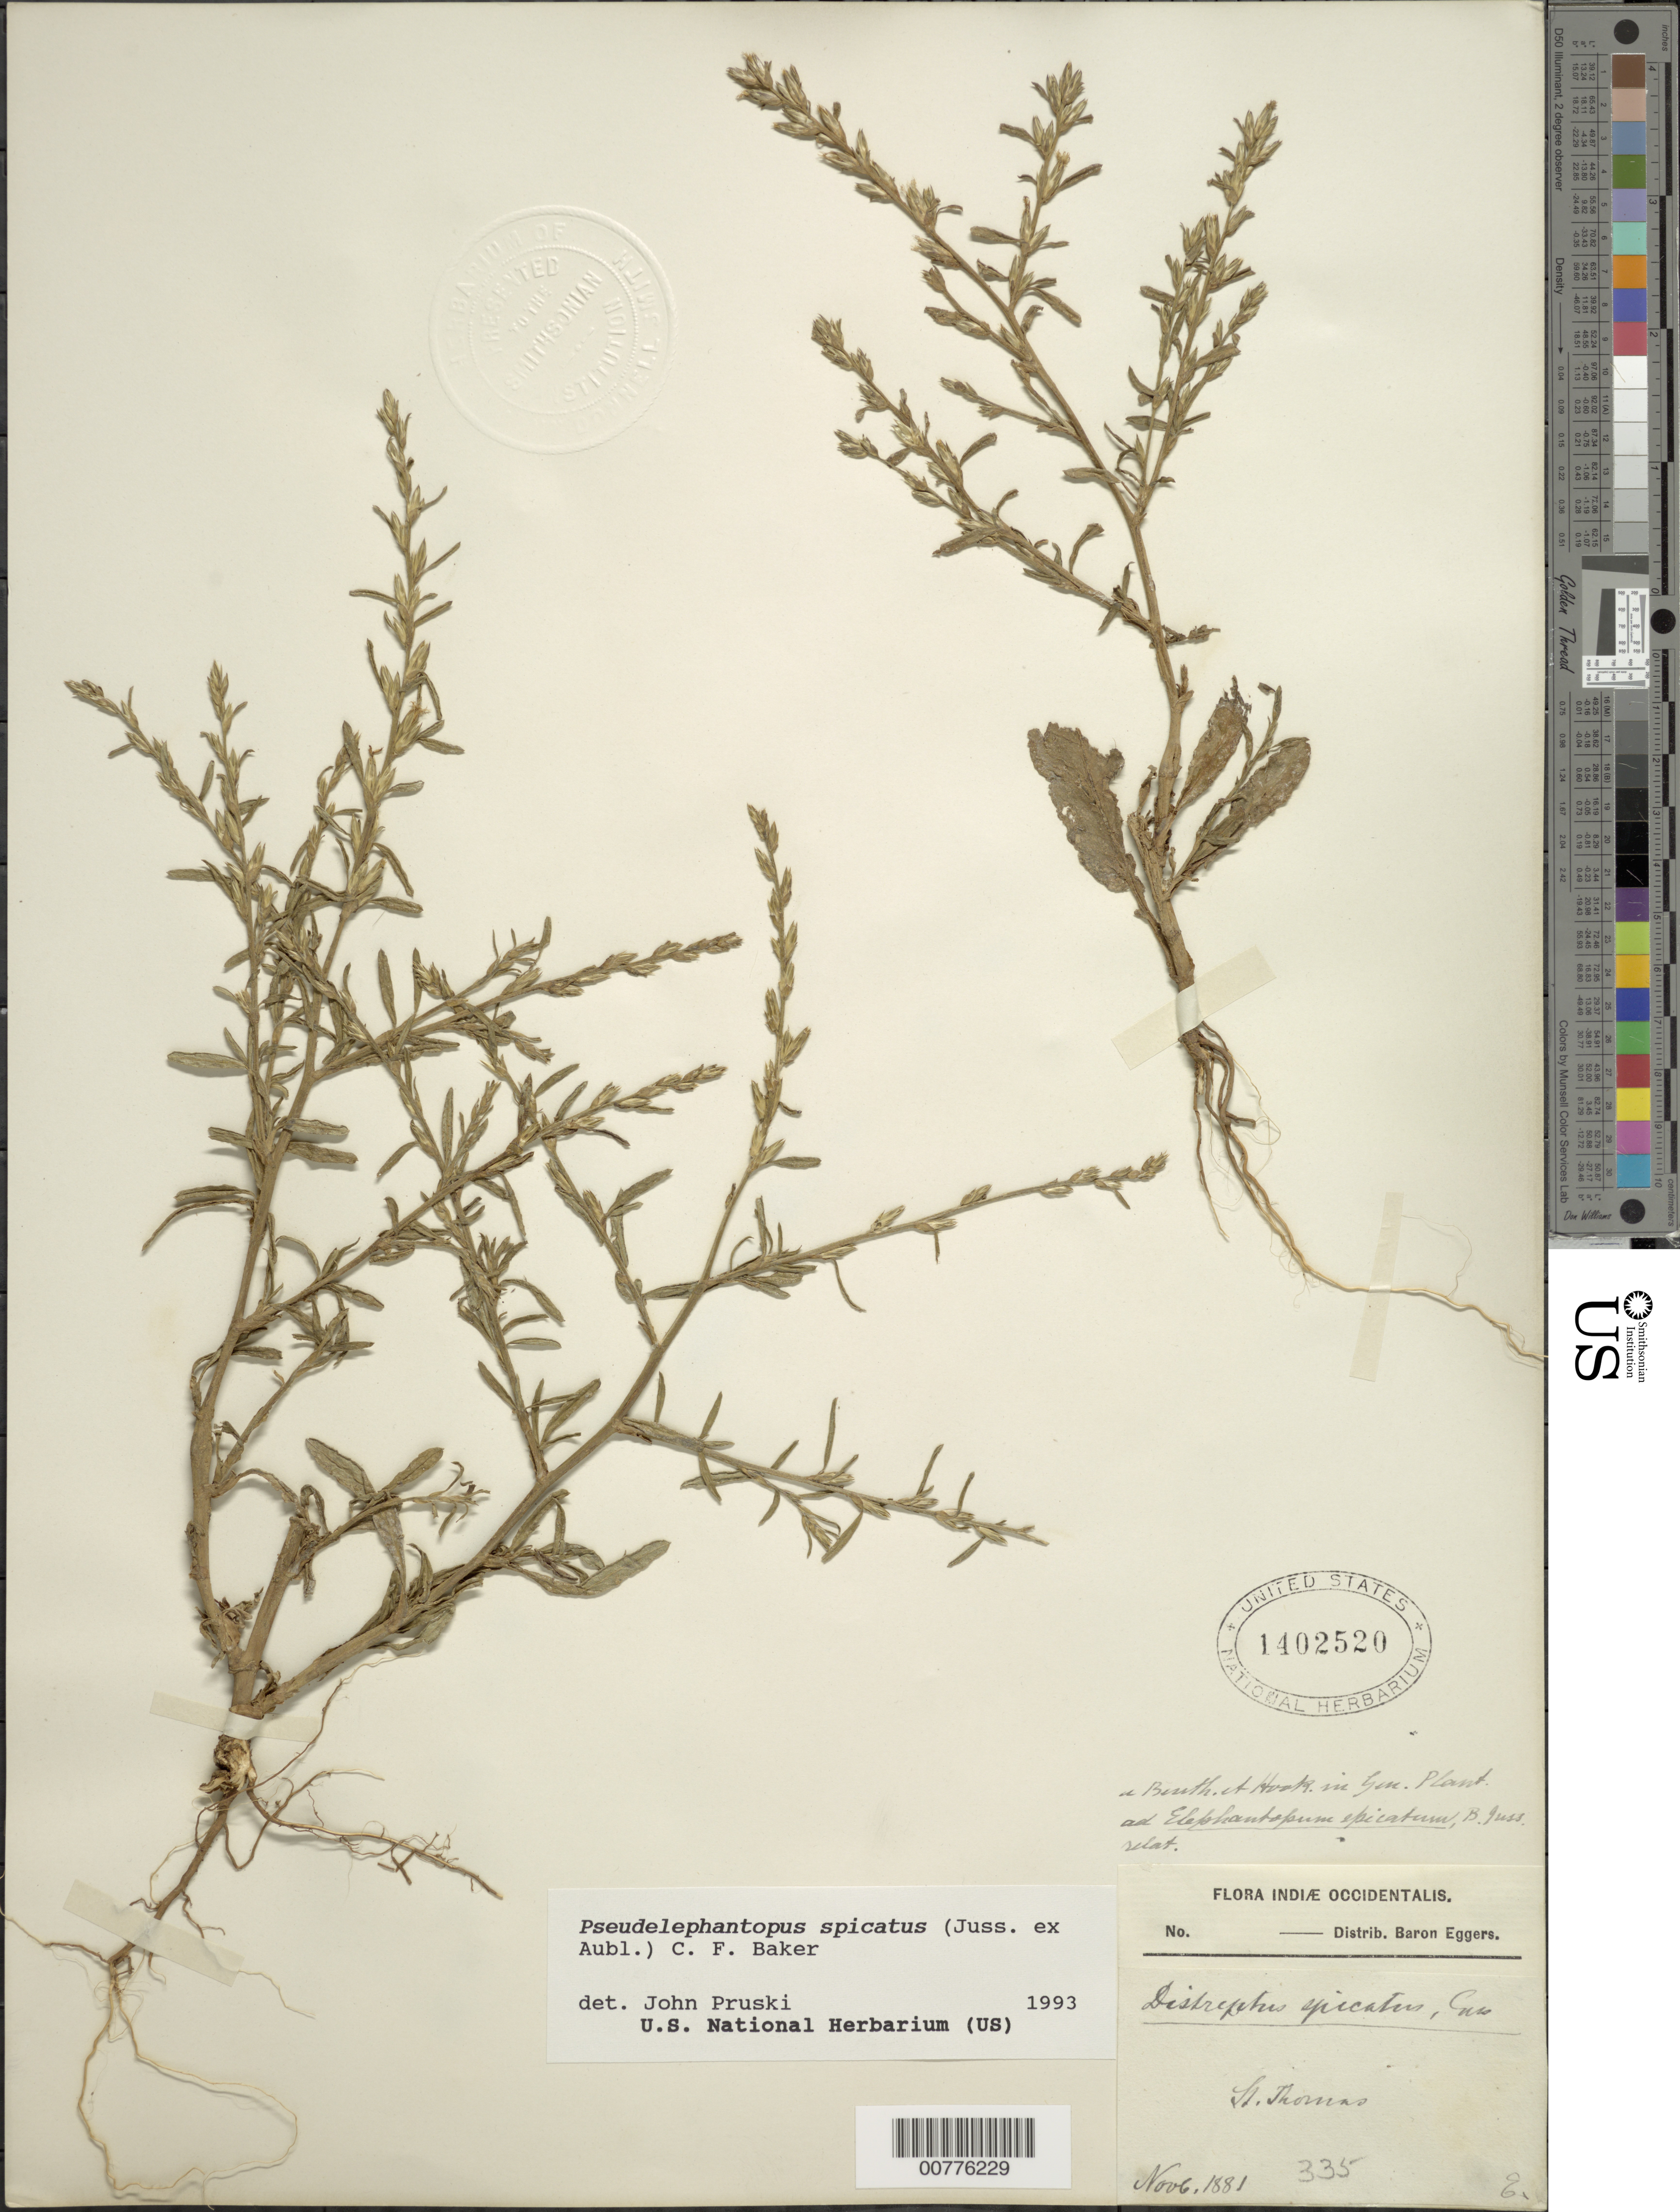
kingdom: Plantae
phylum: Tracheophyta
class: Magnoliopsida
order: Asterales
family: Asteraceae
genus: Pseudelephantopus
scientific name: Pseudelephantopus spicatus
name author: (Juss. ex Aubl.) C.F. Baker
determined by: Pruski, J. F.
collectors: H. F. A. von Eggers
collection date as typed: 06 Nov 1881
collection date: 1881-11-06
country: U.S. Virgin Islands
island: St. Thomas I.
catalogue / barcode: US 1402520